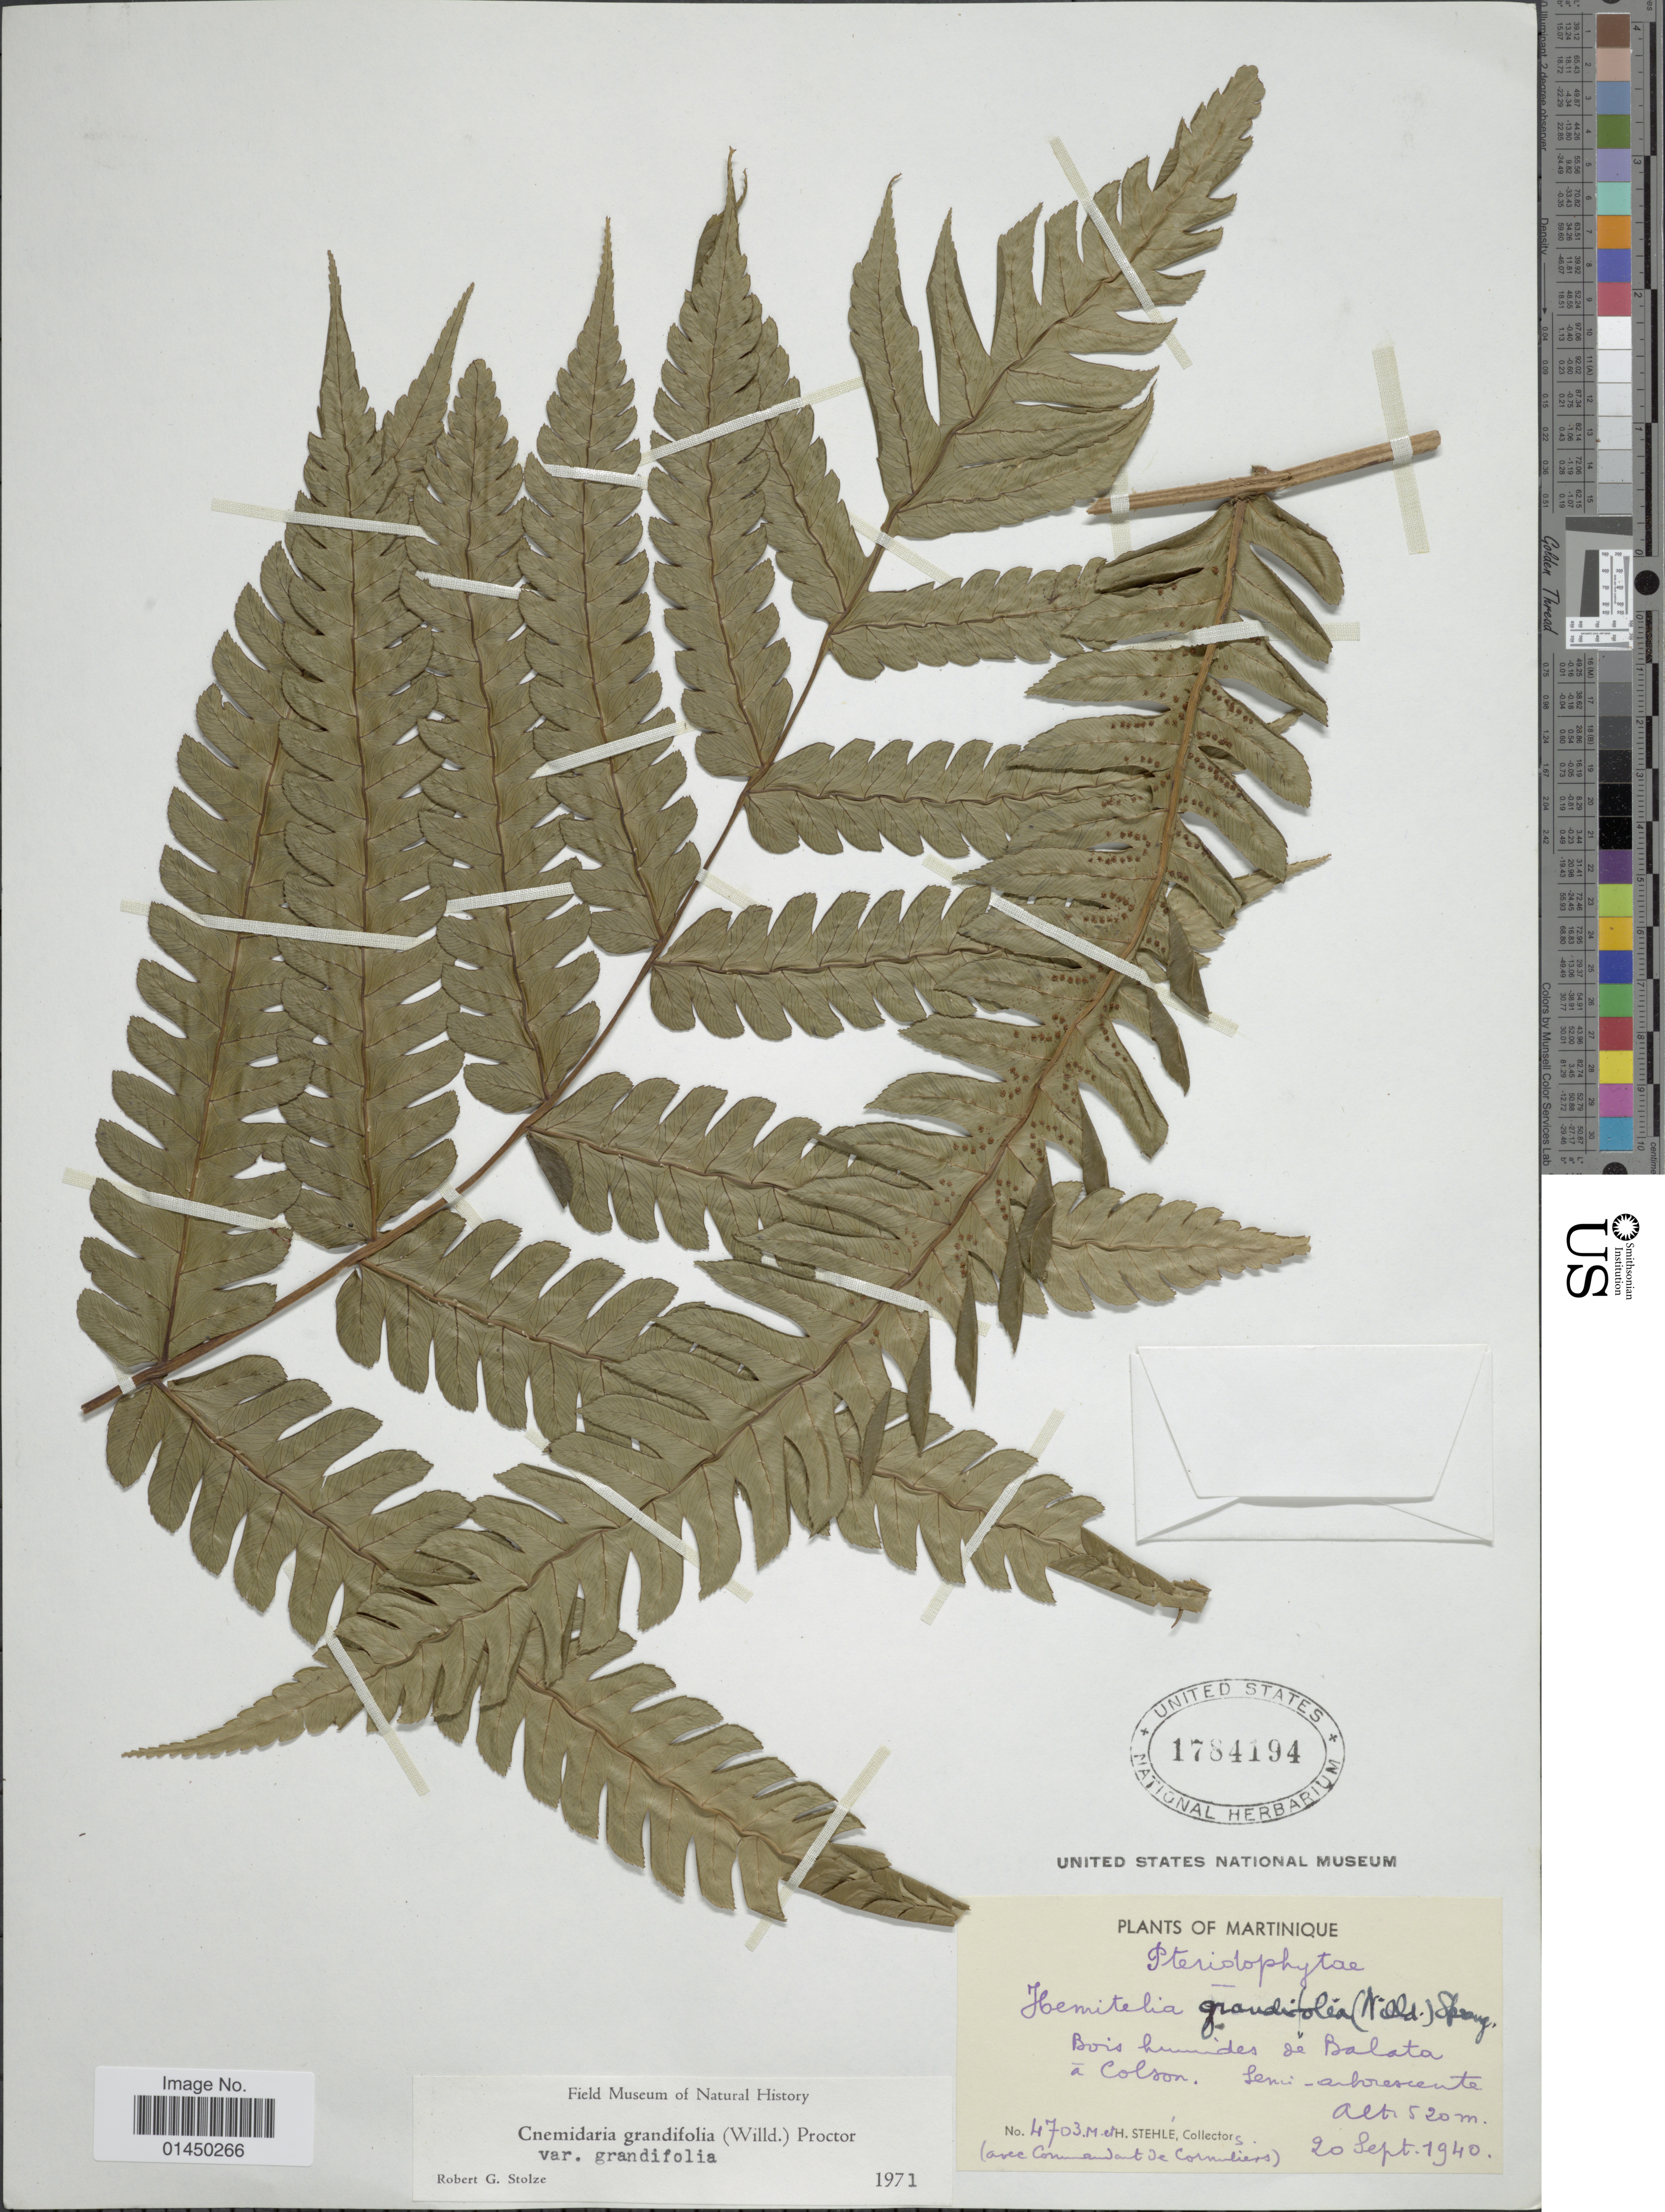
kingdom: Plantae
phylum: Tracheophyta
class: Polypodiopsida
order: Cyatheales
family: Cyatheaceae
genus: Cyathea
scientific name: Cyathea grandifolia var. grandifolia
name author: Willd.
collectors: M. Stehlé & H. Stehlé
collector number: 4703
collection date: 1940-09-20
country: Martinique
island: Martinique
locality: Bois de humides de Balata a Colson.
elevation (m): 520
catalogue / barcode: US 1784194